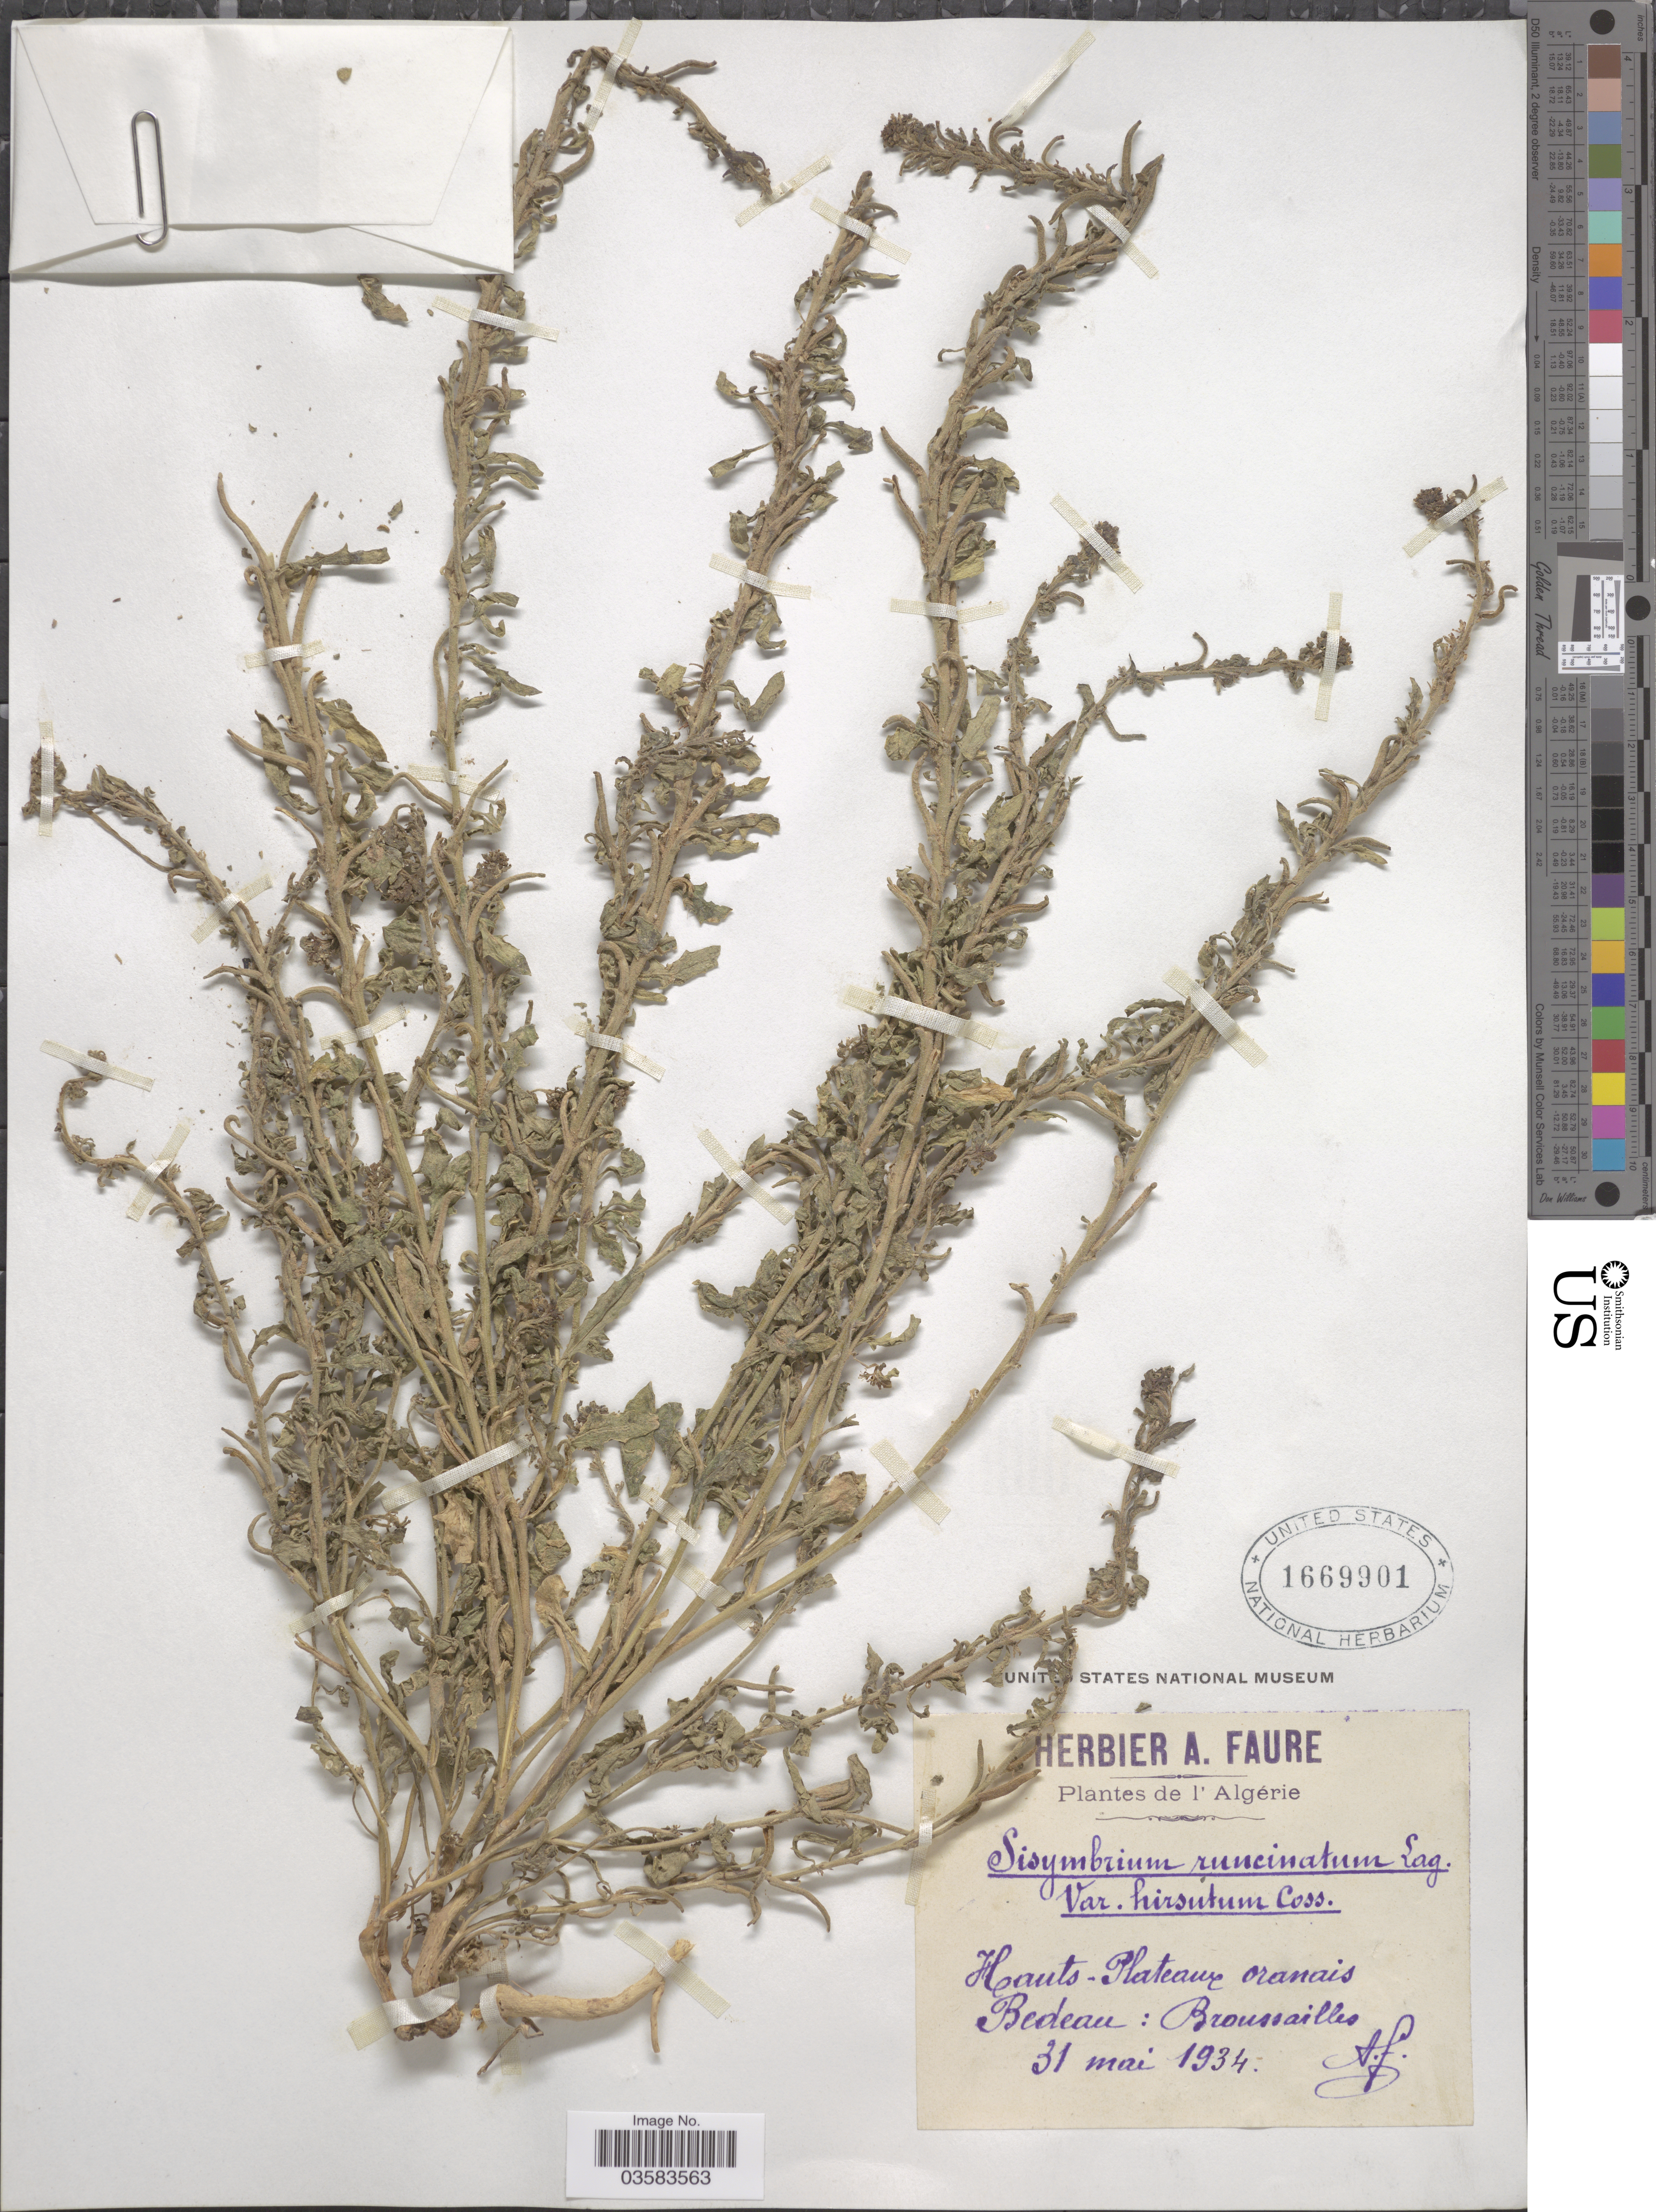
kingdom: Plantae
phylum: Tracheophyta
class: Magnoliopsida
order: Brassicales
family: Brassicaceae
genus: Sisymbrium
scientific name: Sisymbrium runcinatum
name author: Lag. ex DC.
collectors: A. Faure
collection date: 1934-05-31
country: Algeria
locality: Hauts-Plateaux oranais. Bedeau: Broussailles.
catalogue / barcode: US 1669901